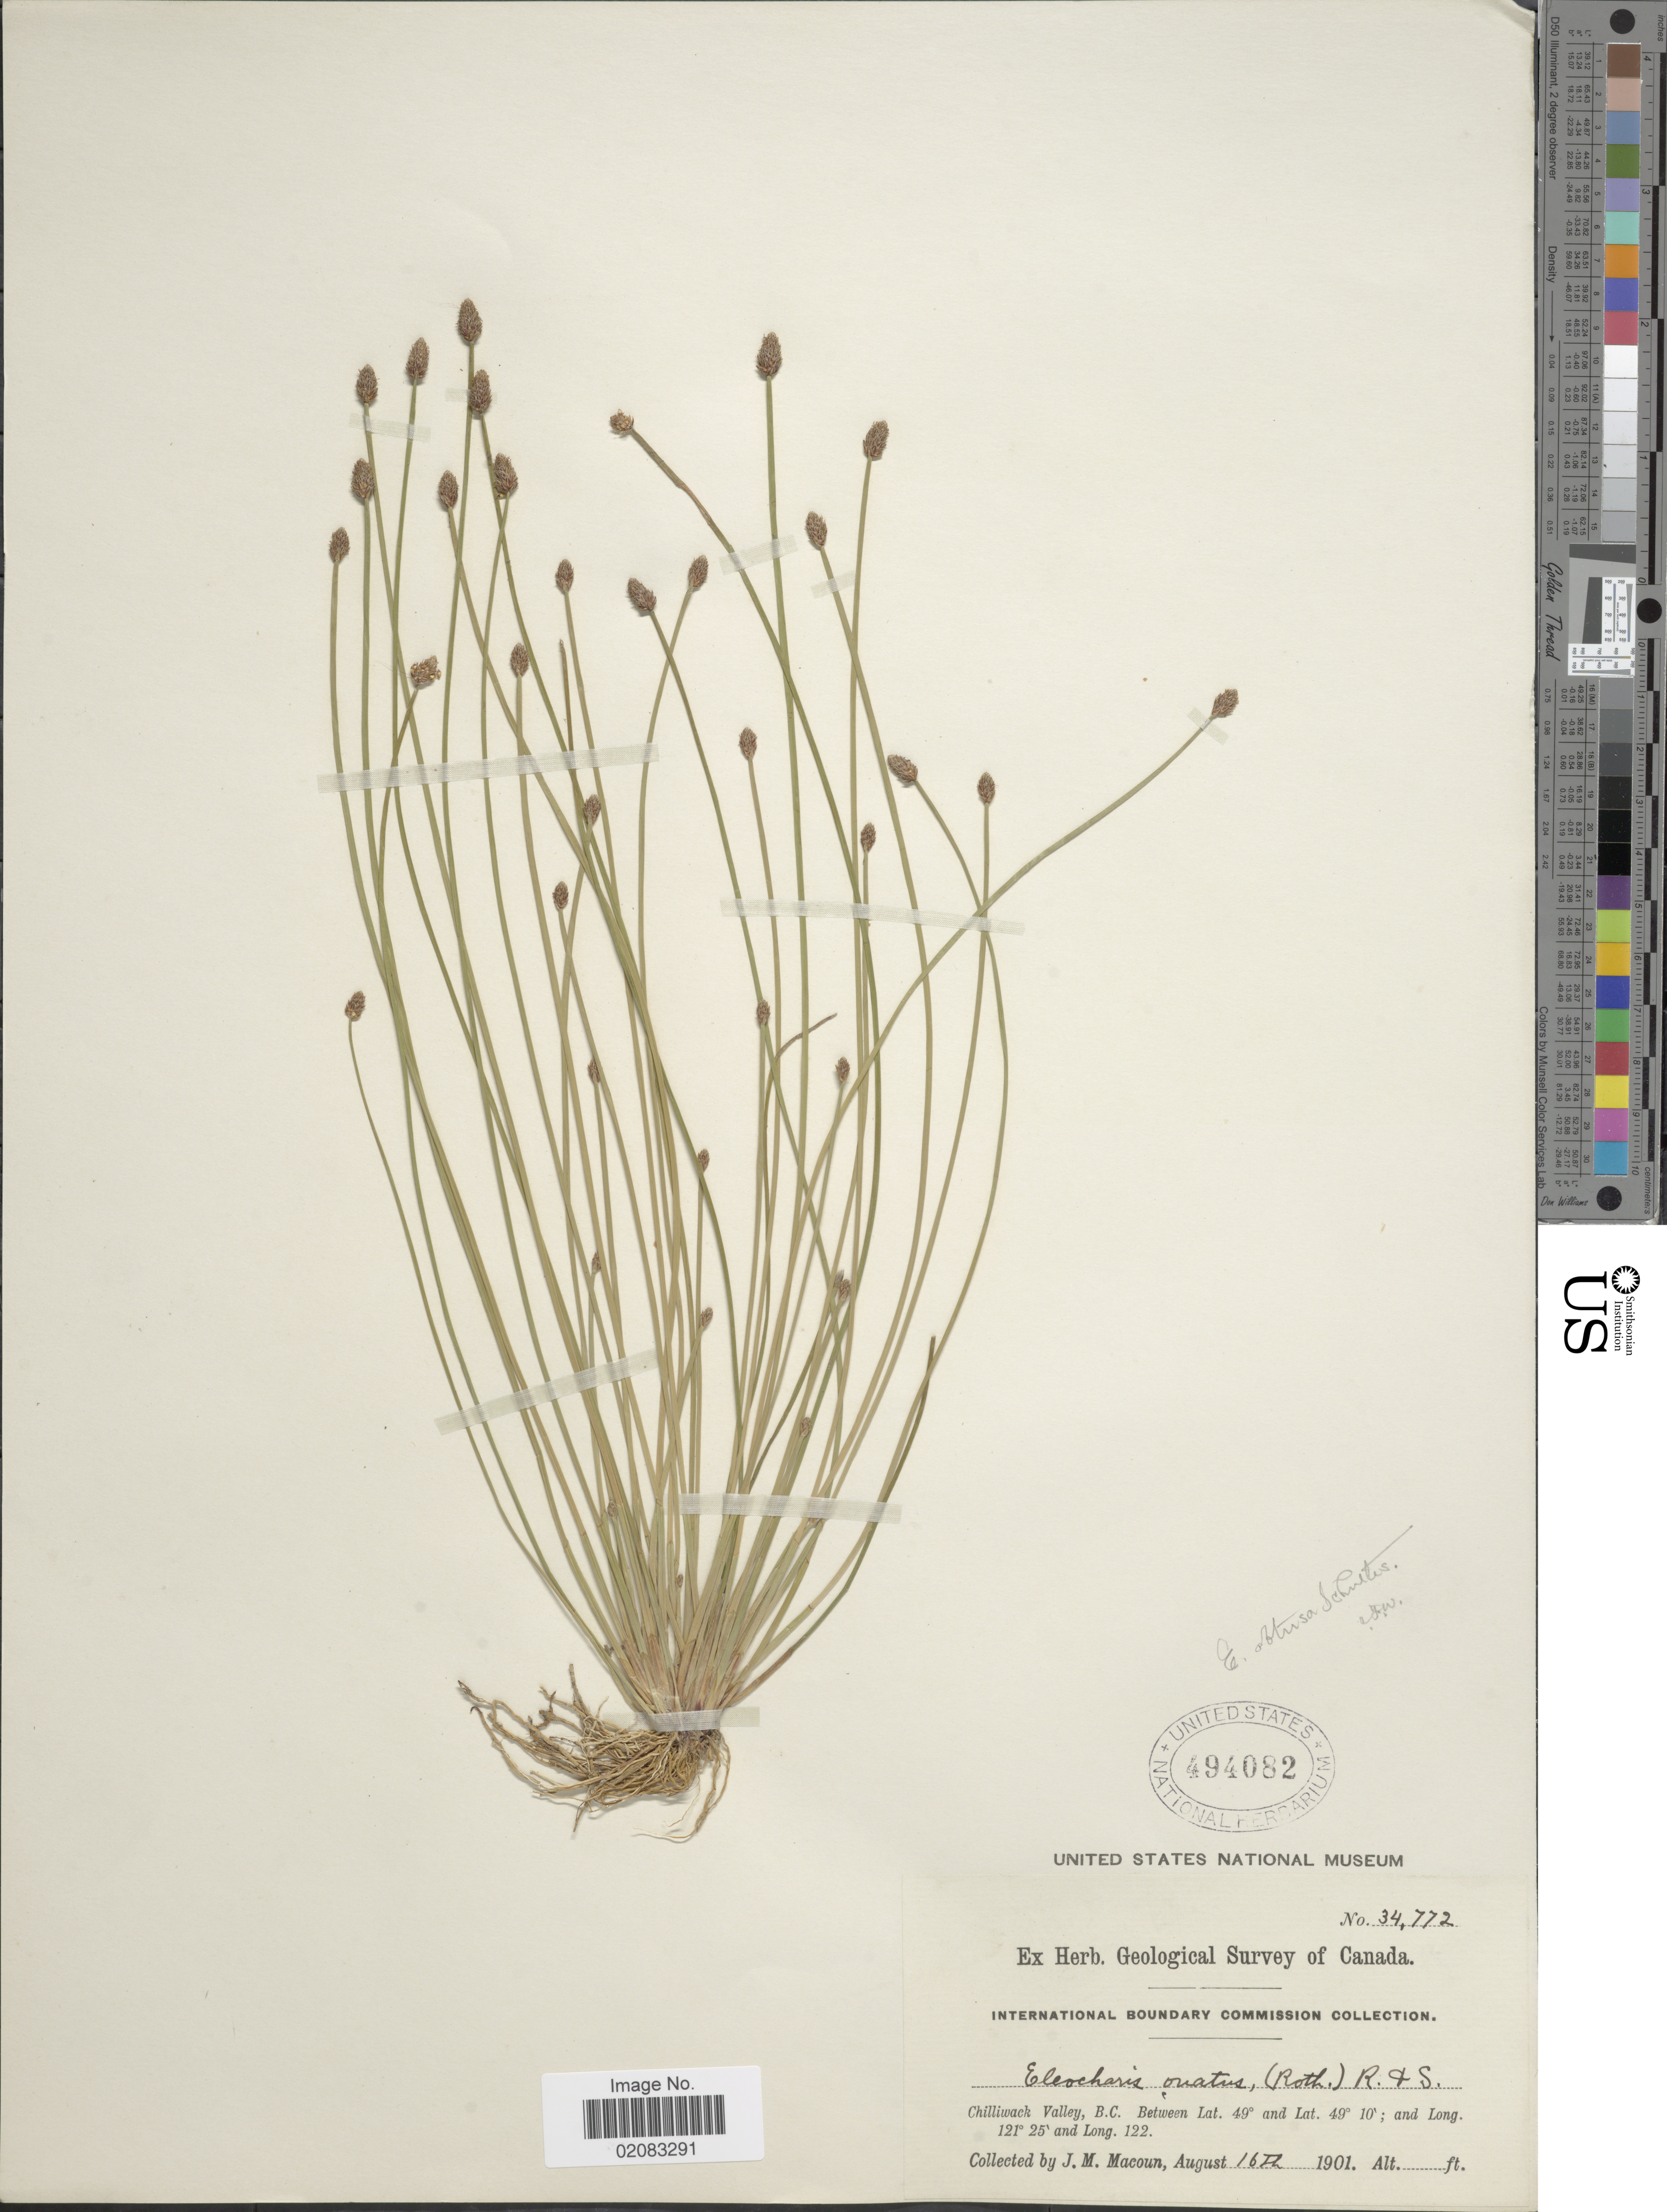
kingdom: Plantae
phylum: Tracheophyta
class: Liliopsida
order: Poales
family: Cyperaceae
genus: Eleocharis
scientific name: Eleocharis obtusa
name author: (Willd.) Schult.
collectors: J. M. Macoun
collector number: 34772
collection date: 1901-08-16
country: Canada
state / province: British Columbia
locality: International Boundary Commison Collection, Chilliwack Valley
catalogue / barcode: US 494082